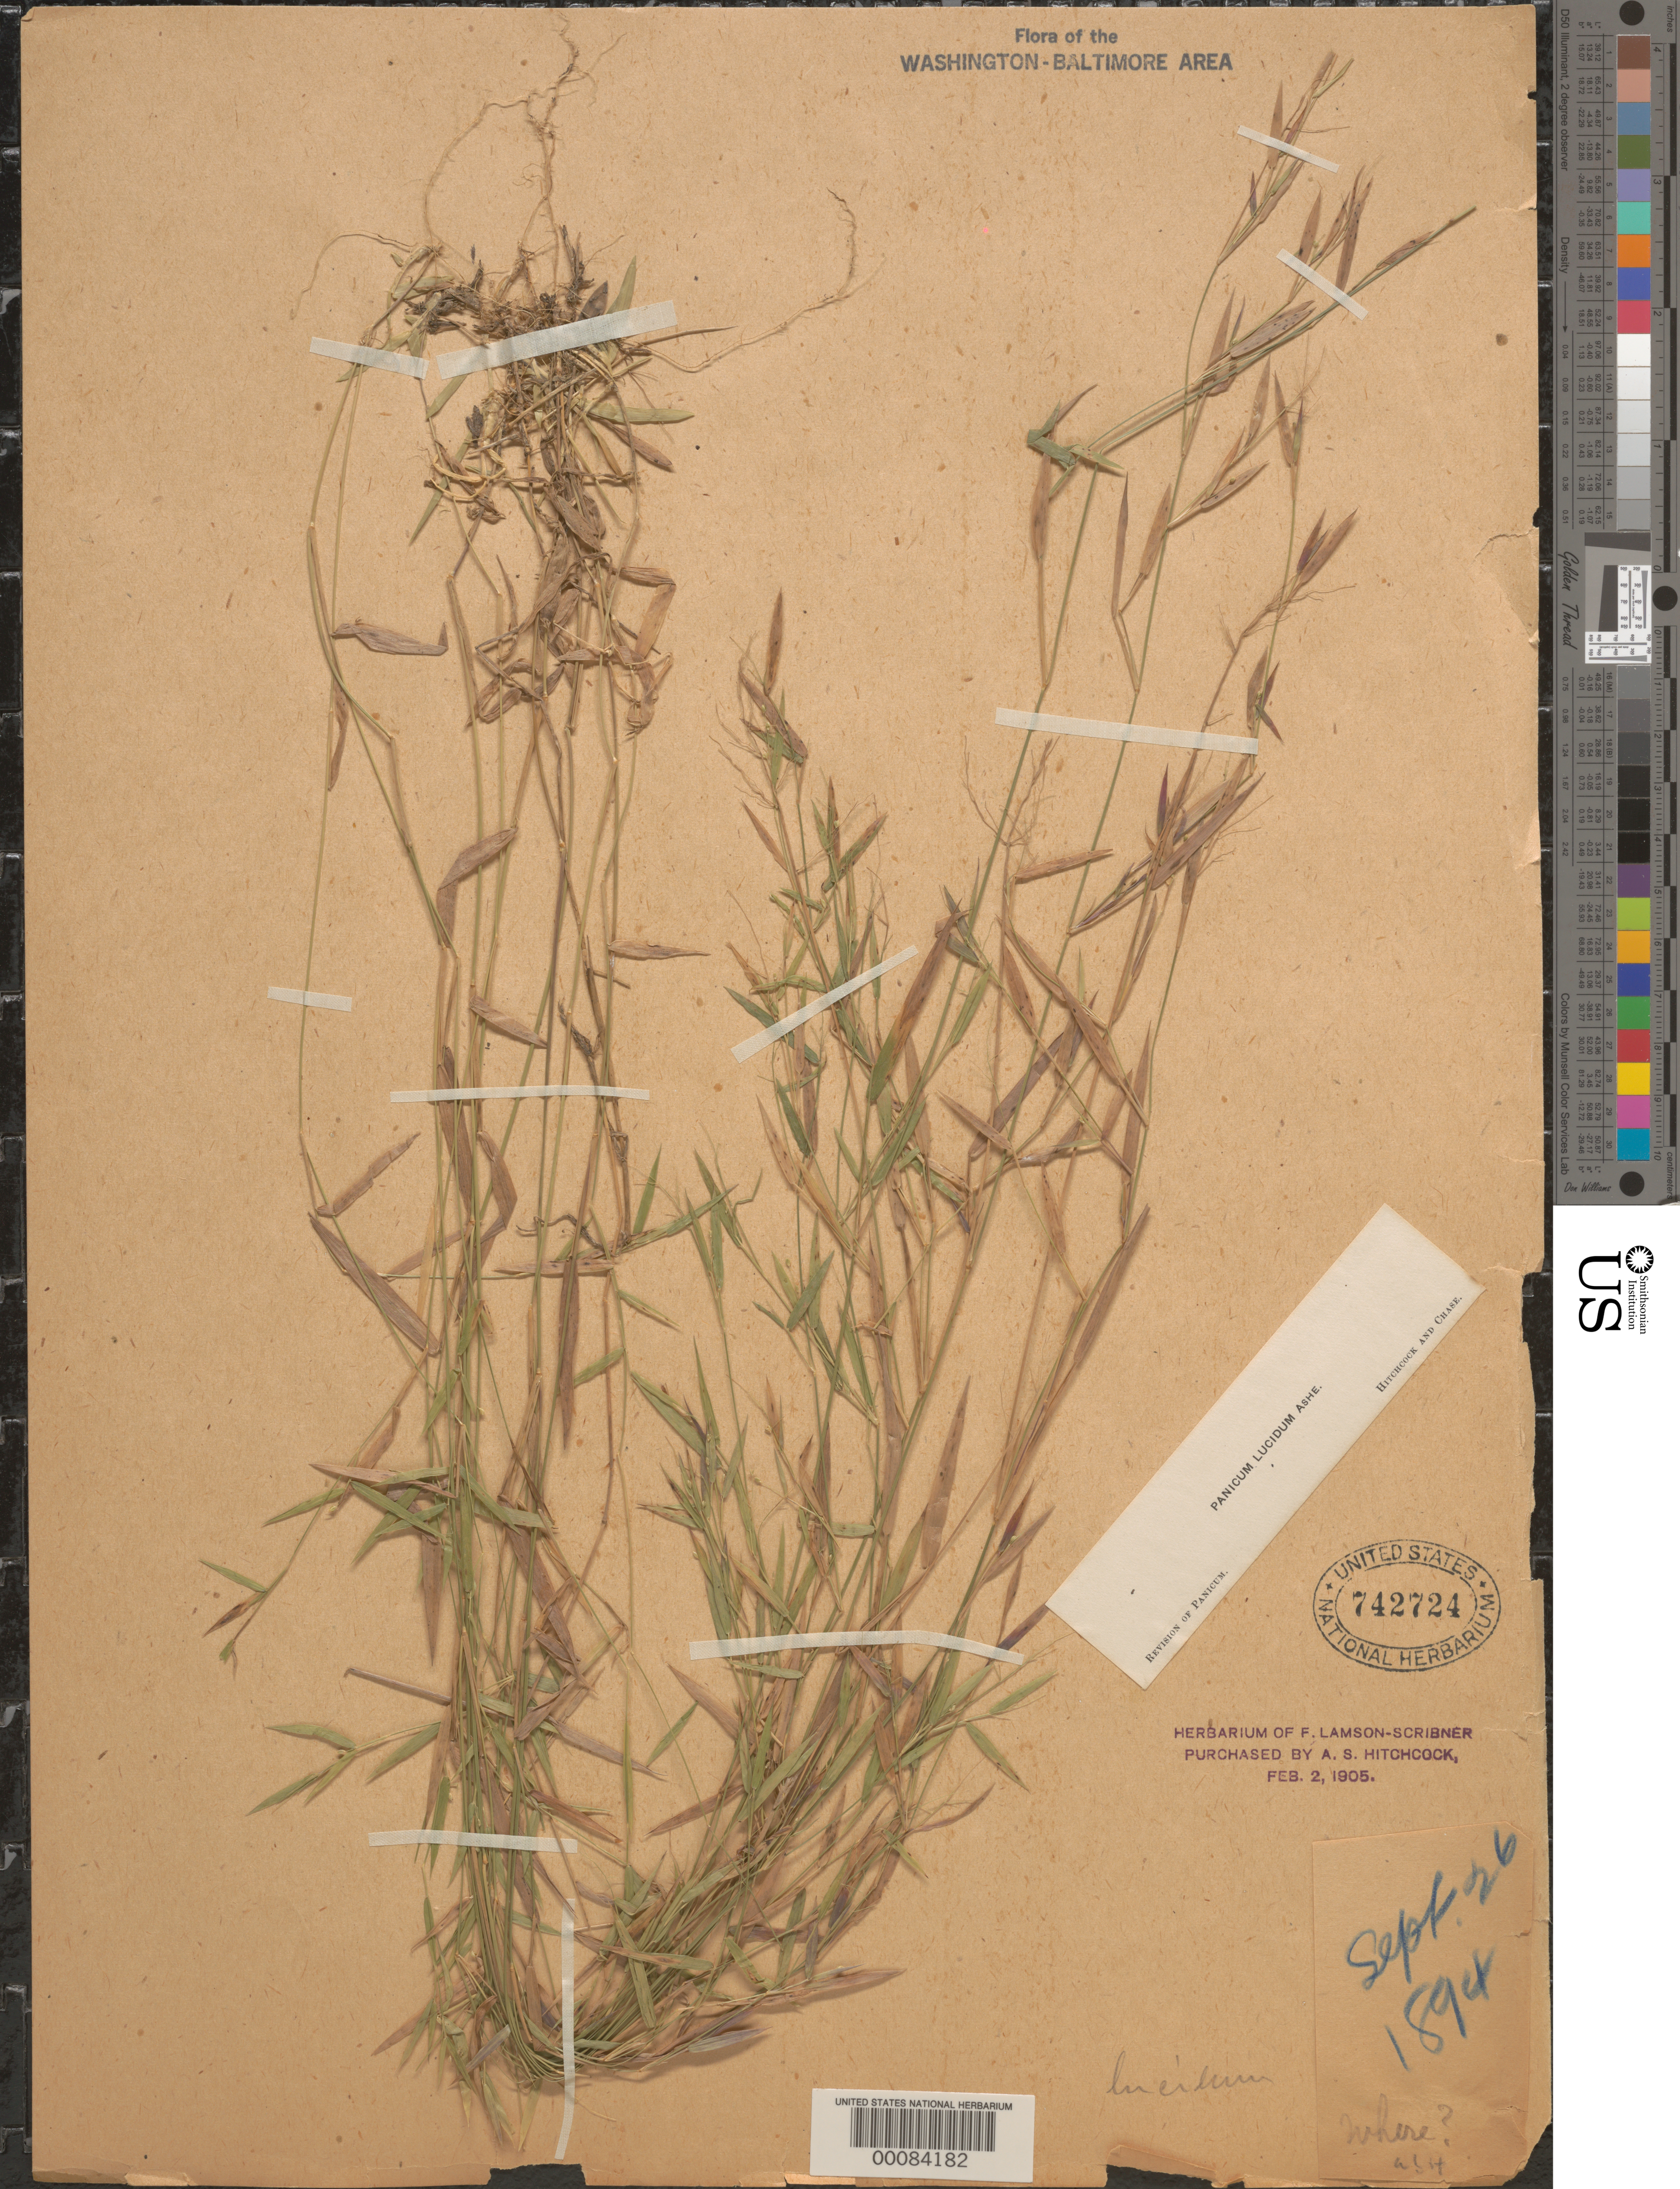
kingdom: Plantae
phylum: Tracheophyta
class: Liliopsida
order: Poales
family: Poaceae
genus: Dichanthelium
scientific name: Dichanthelium dichotomum var. dichotomum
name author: (L.) Gould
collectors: F. L. Scribner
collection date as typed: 26 Sep 1894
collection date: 1894-09-26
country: United States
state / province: District of Columbia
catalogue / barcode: US 742724